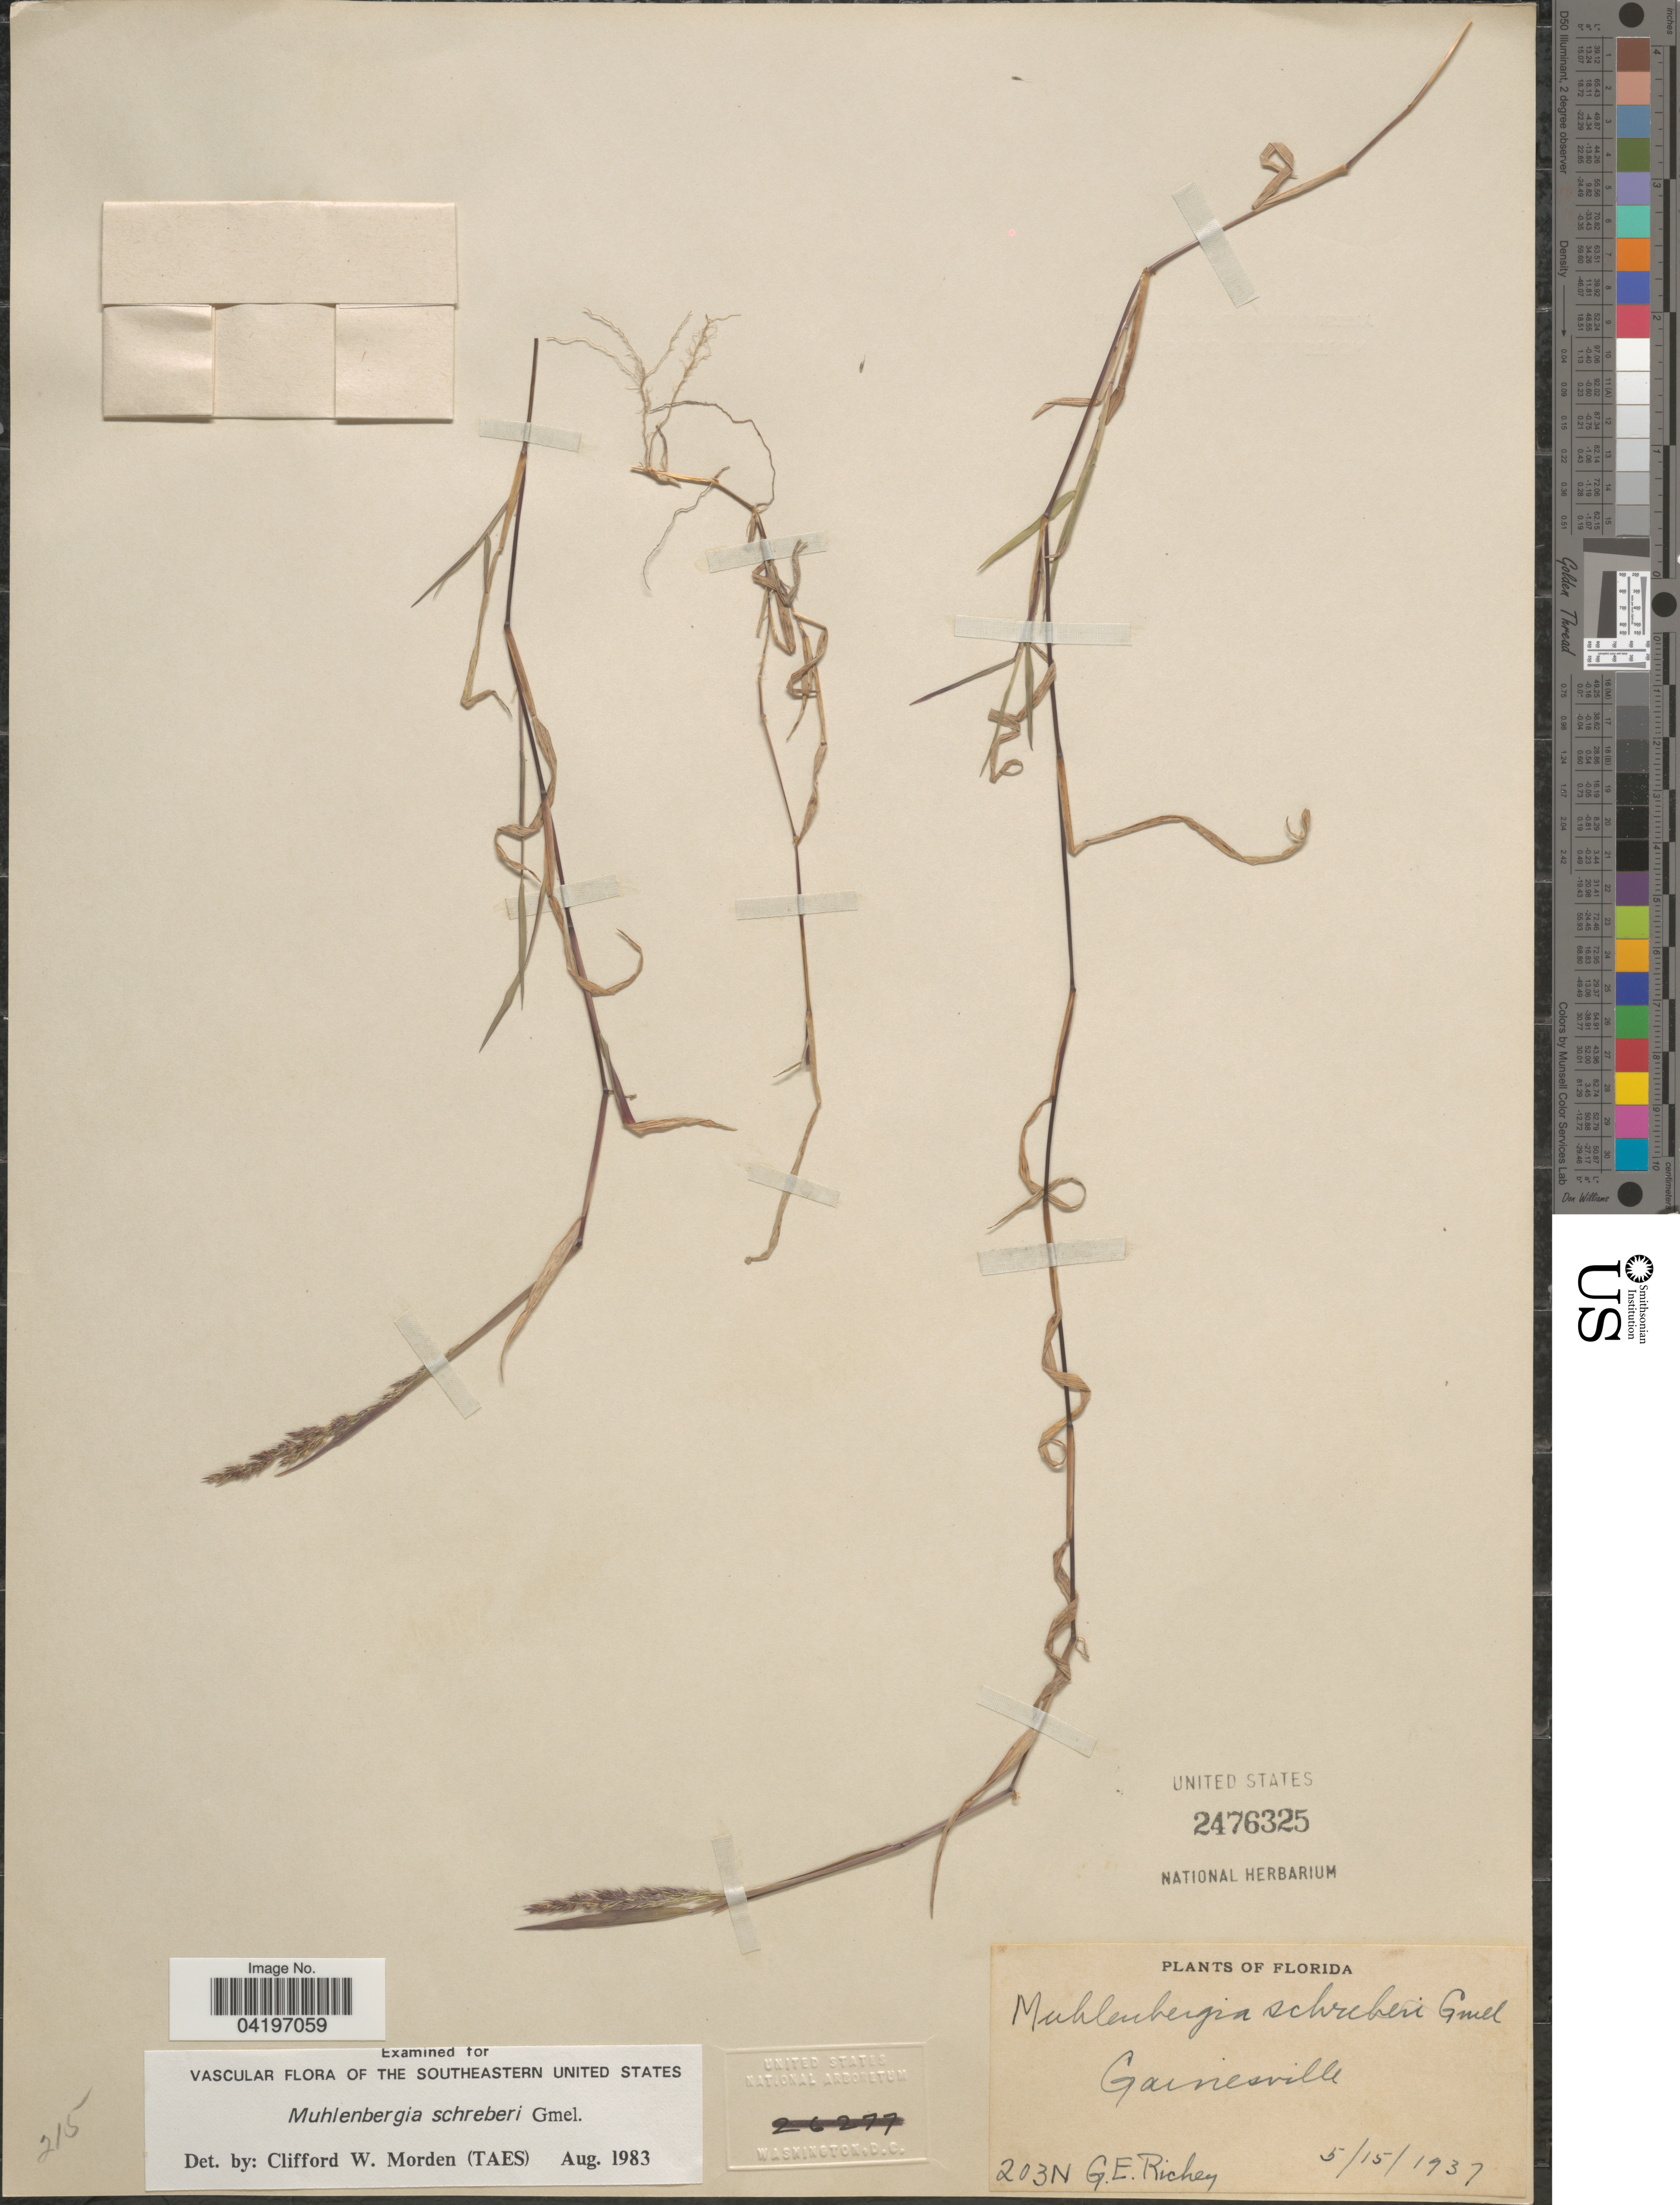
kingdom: Plantae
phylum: Tracheophyta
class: Liliopsida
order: Poales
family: Poaceae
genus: Muhlenbergia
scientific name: Muhlenbergia schreberi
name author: J.F. Gmel.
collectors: G. Ritchey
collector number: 203N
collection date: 1937-05-15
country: United States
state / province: Florida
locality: Gainesville.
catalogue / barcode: US 2476325